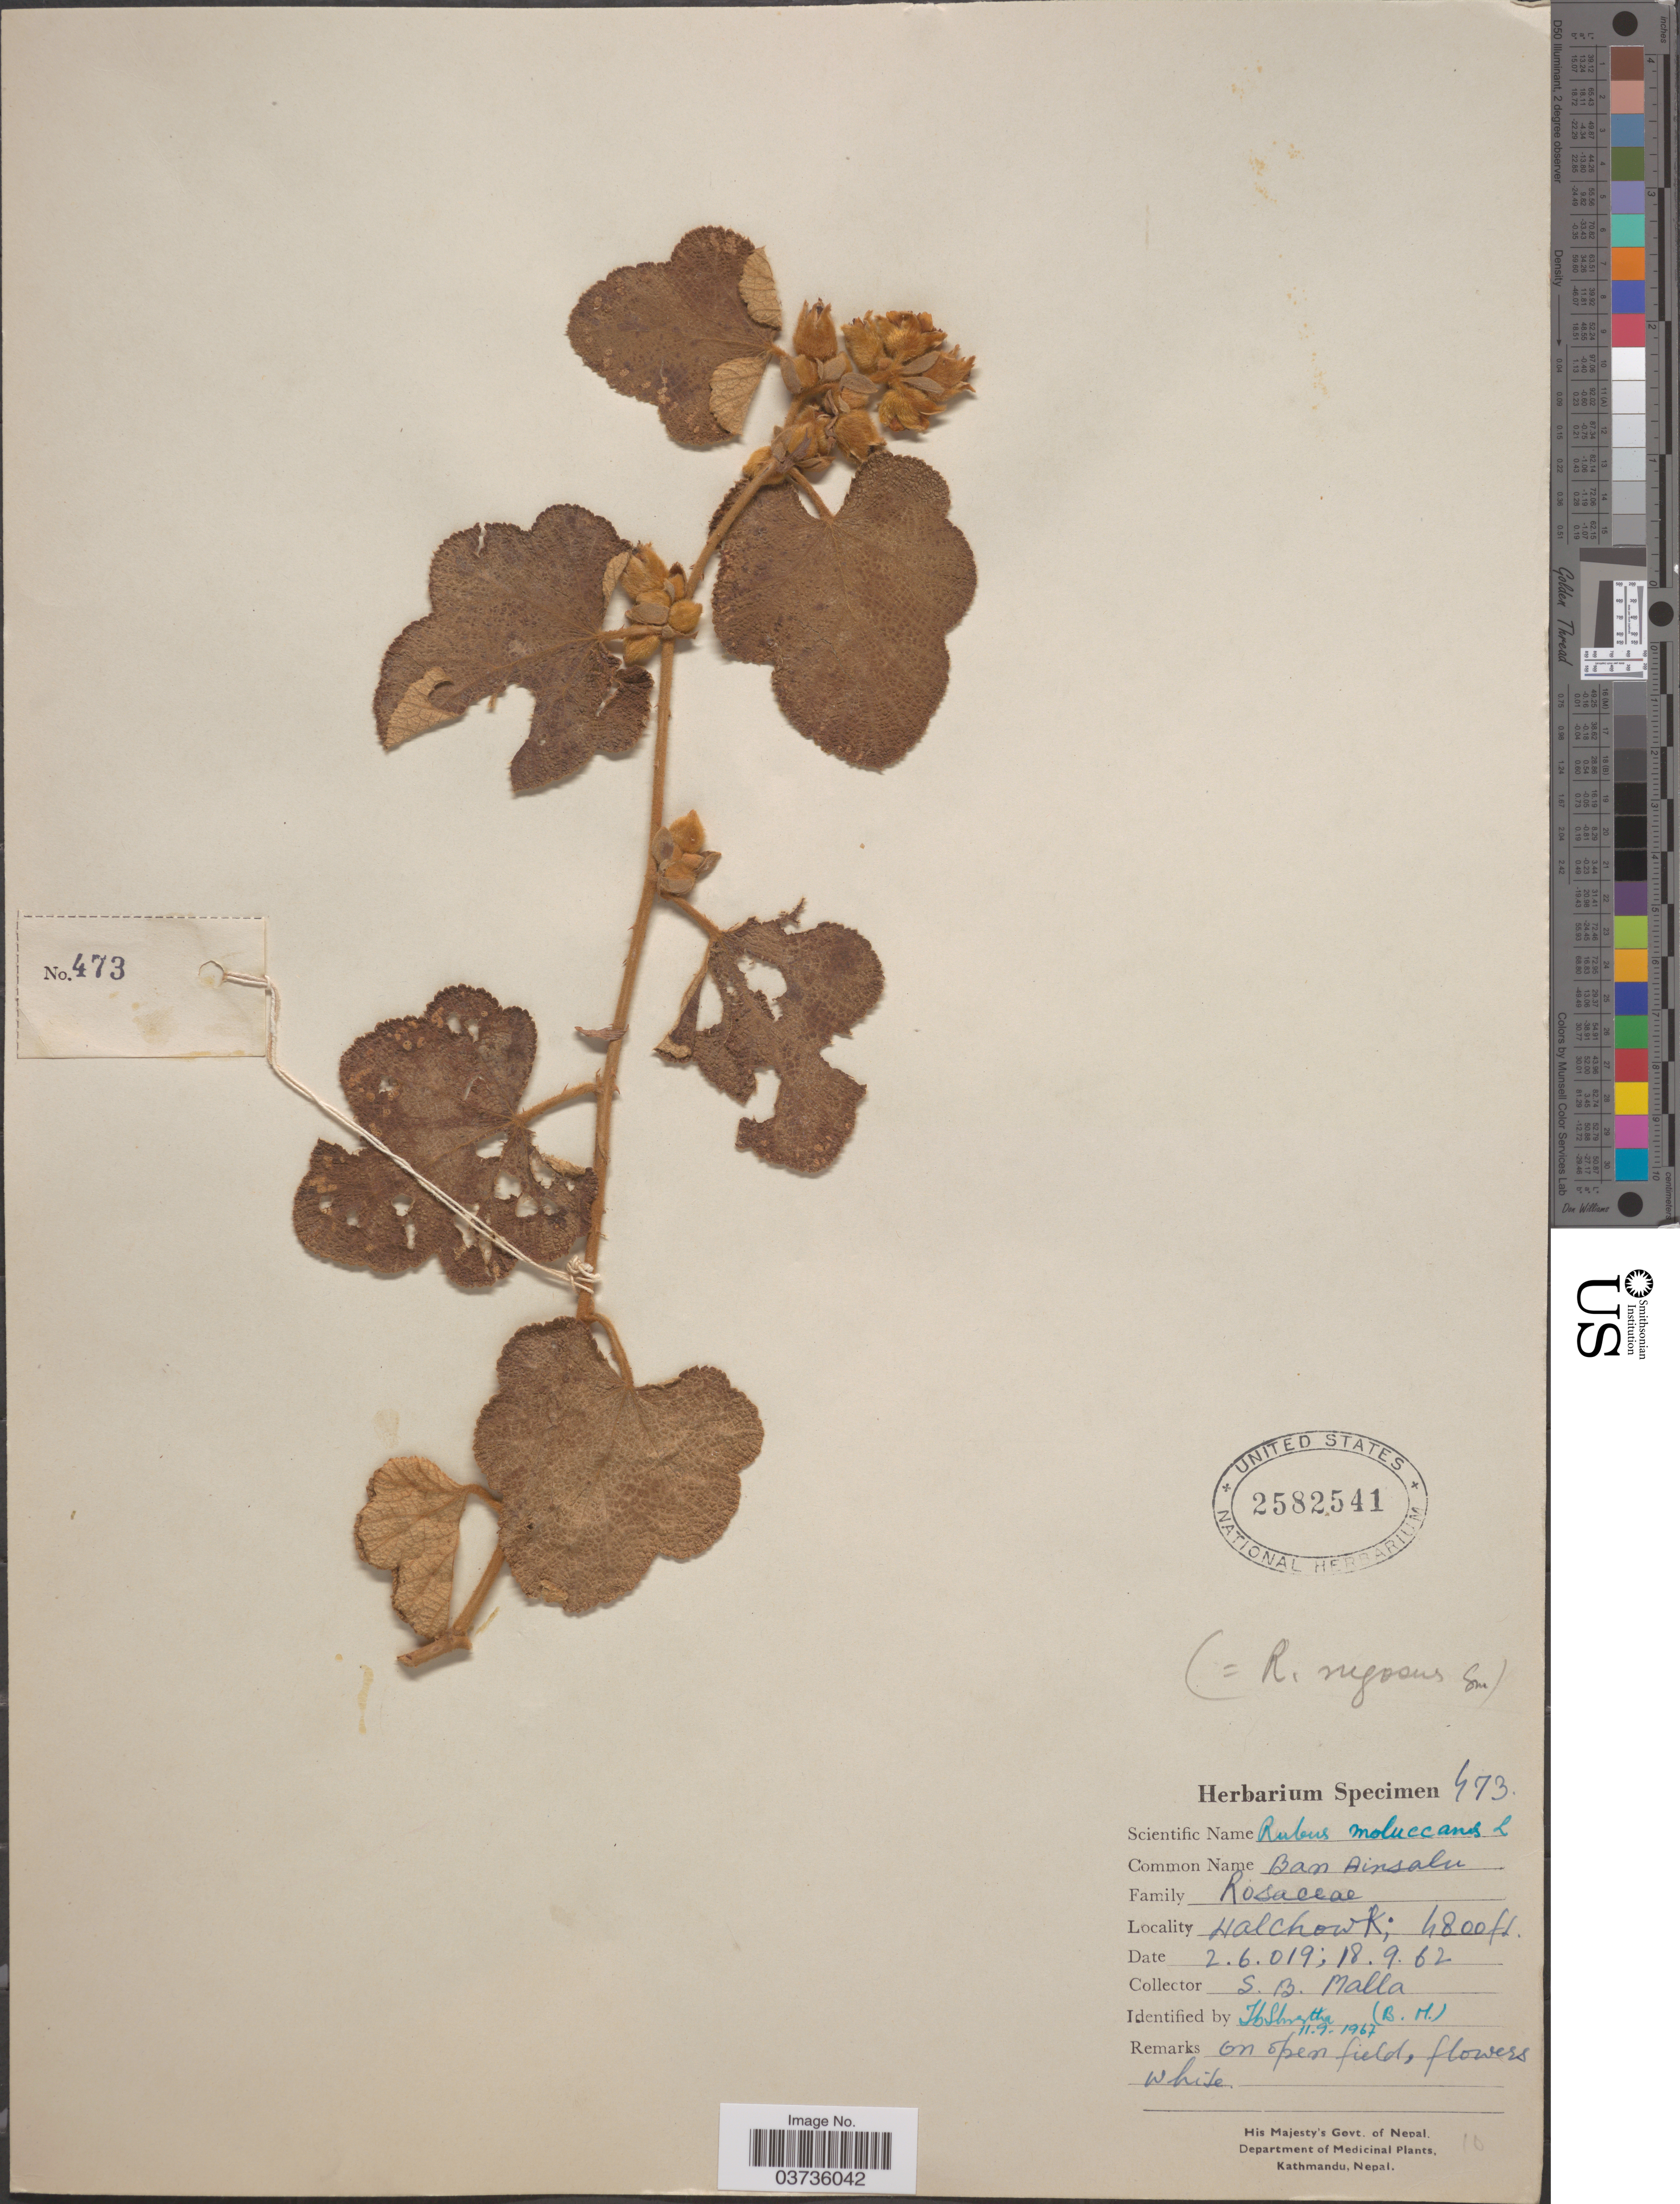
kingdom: Plantae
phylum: Tracheophyta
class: Magnoliopsida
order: Rosales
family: Rosaceae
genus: Rubus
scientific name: Rubus moluccanus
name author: L.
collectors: S. Malla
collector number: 473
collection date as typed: Transcribed d/m/y: 2/6/19 to 18/9/62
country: Nepal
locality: Halchowk.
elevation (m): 1463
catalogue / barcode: US 2582541